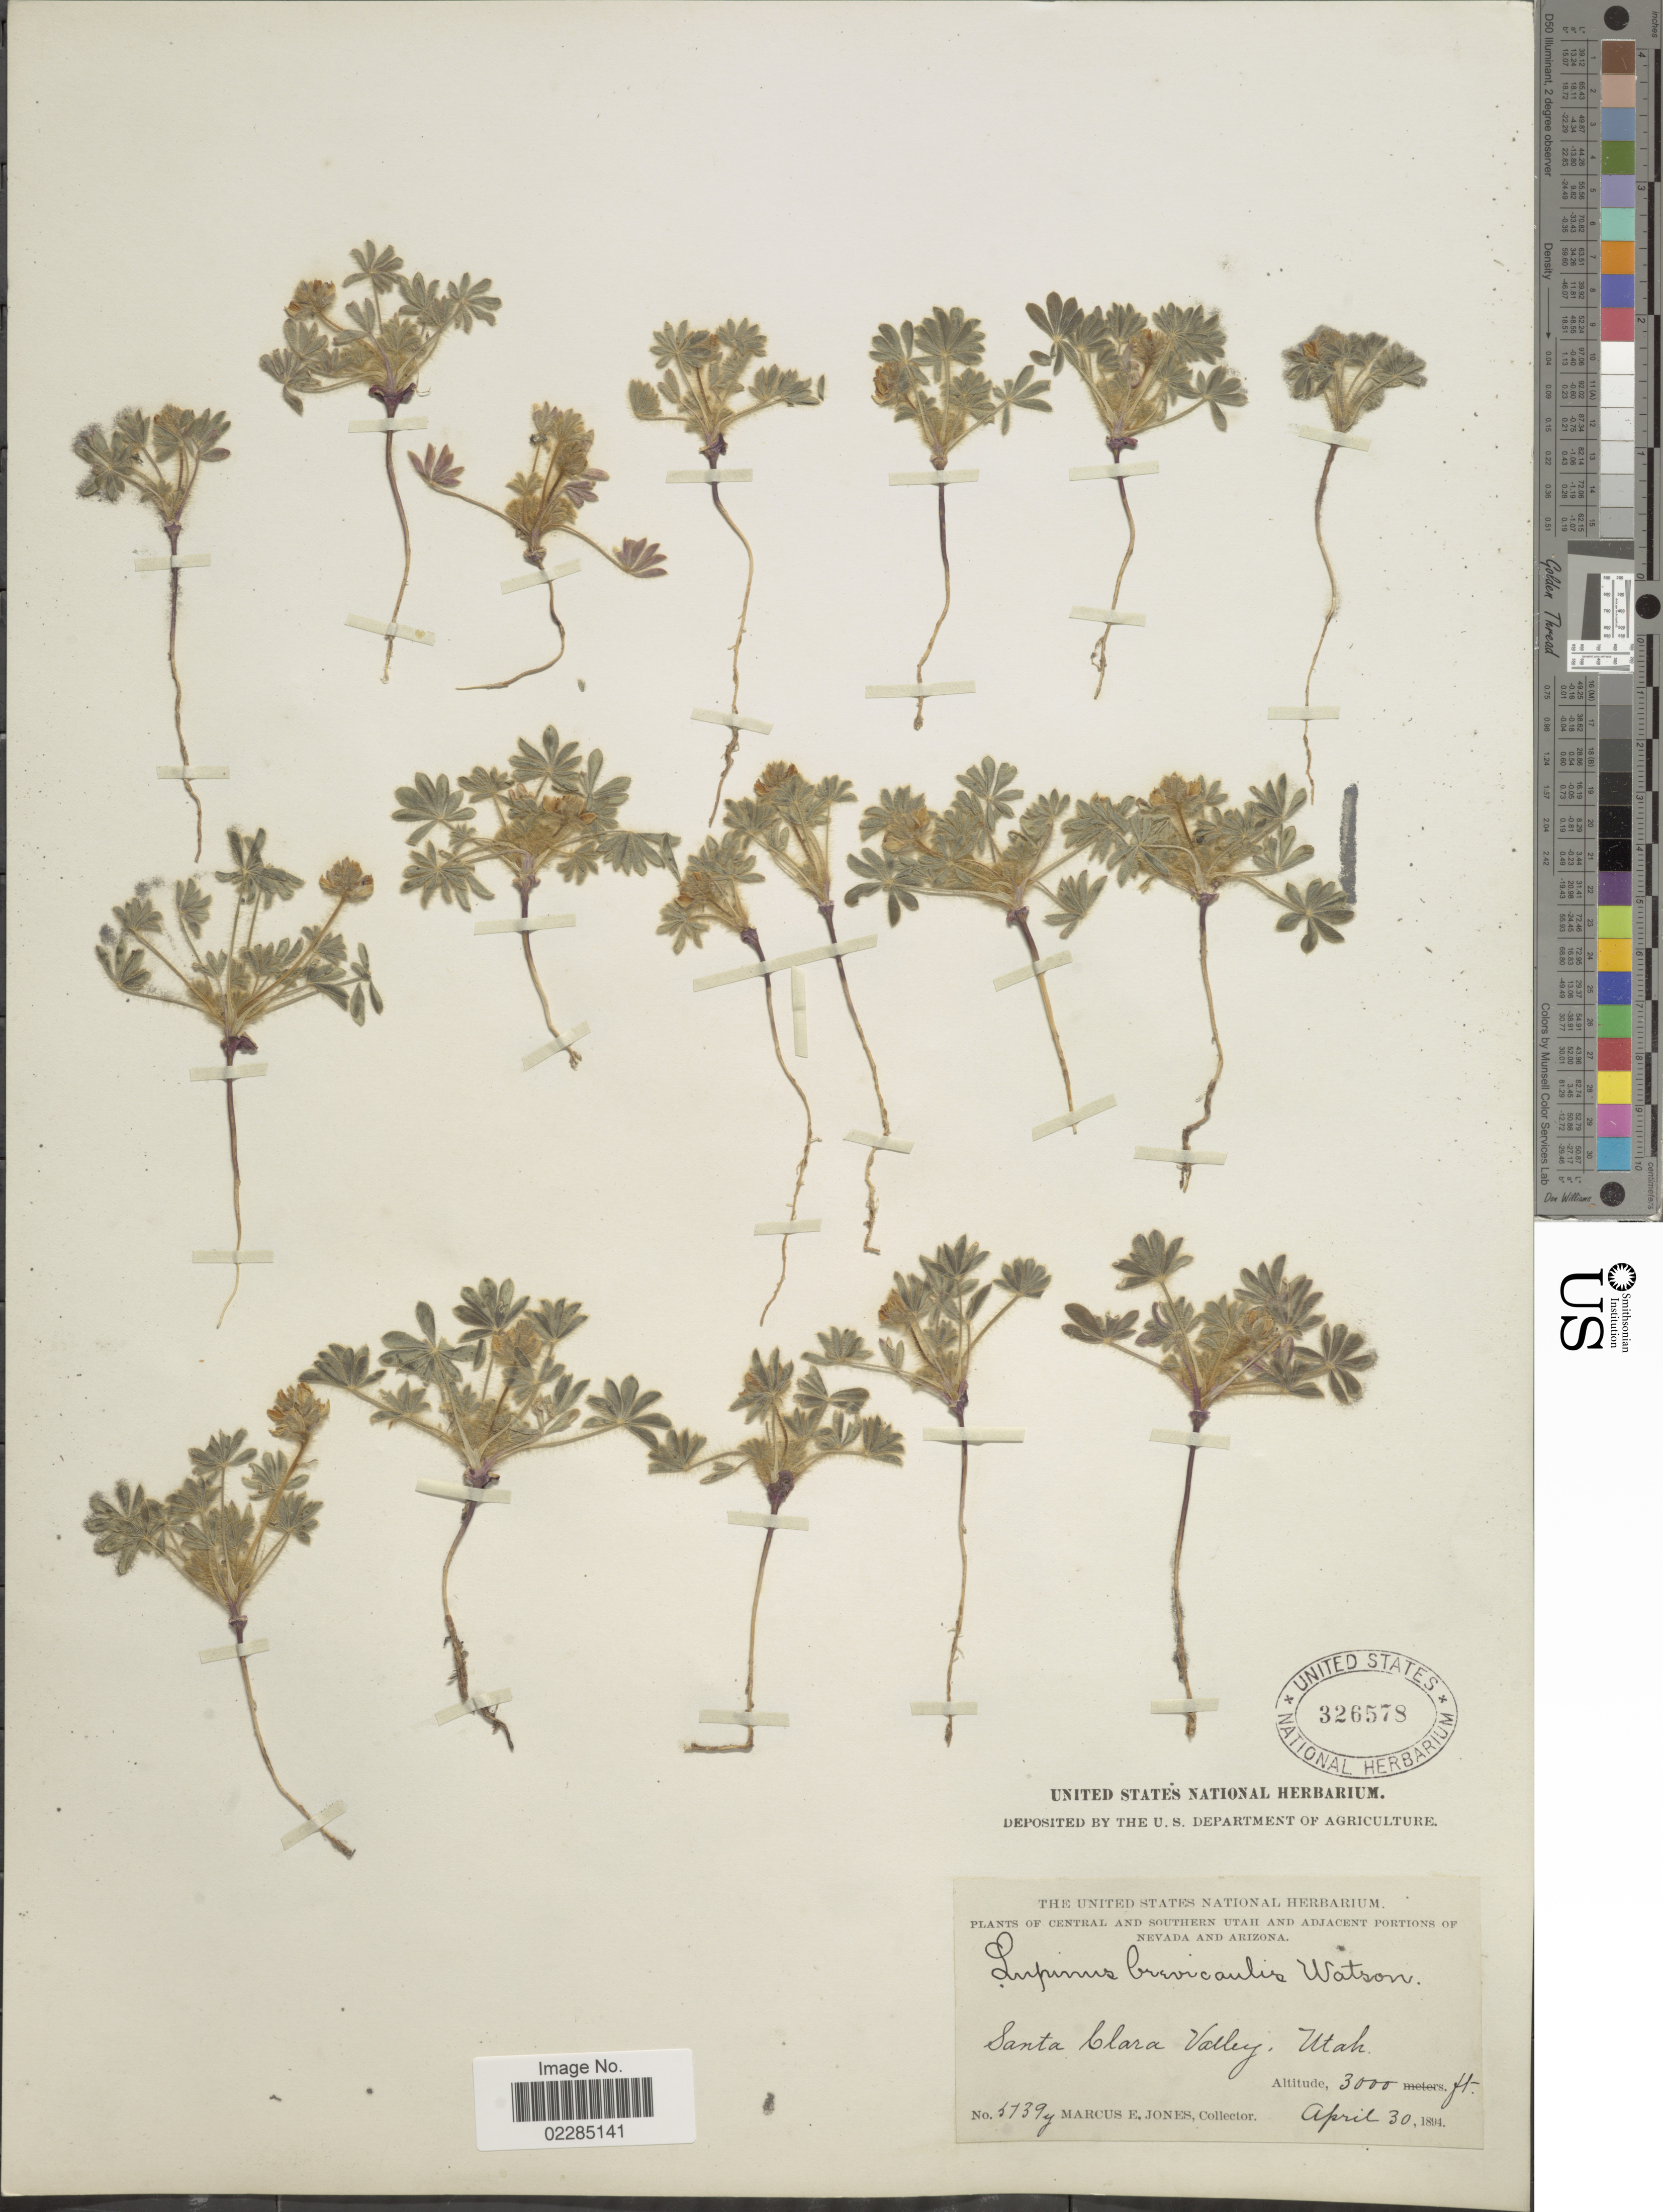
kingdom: Plantae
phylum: Tracheophyta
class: Magnoliopsida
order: Fabales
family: Fabaceae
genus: Lupinus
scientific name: Lupinus dispersus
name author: A. Heller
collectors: M. E. Jones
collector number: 5139G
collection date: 1894-04-30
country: United States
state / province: Utah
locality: Central and Southern Utah and adjacent portions of Nevada and Arizona. Santa Clara Valley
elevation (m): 914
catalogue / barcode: US 326578